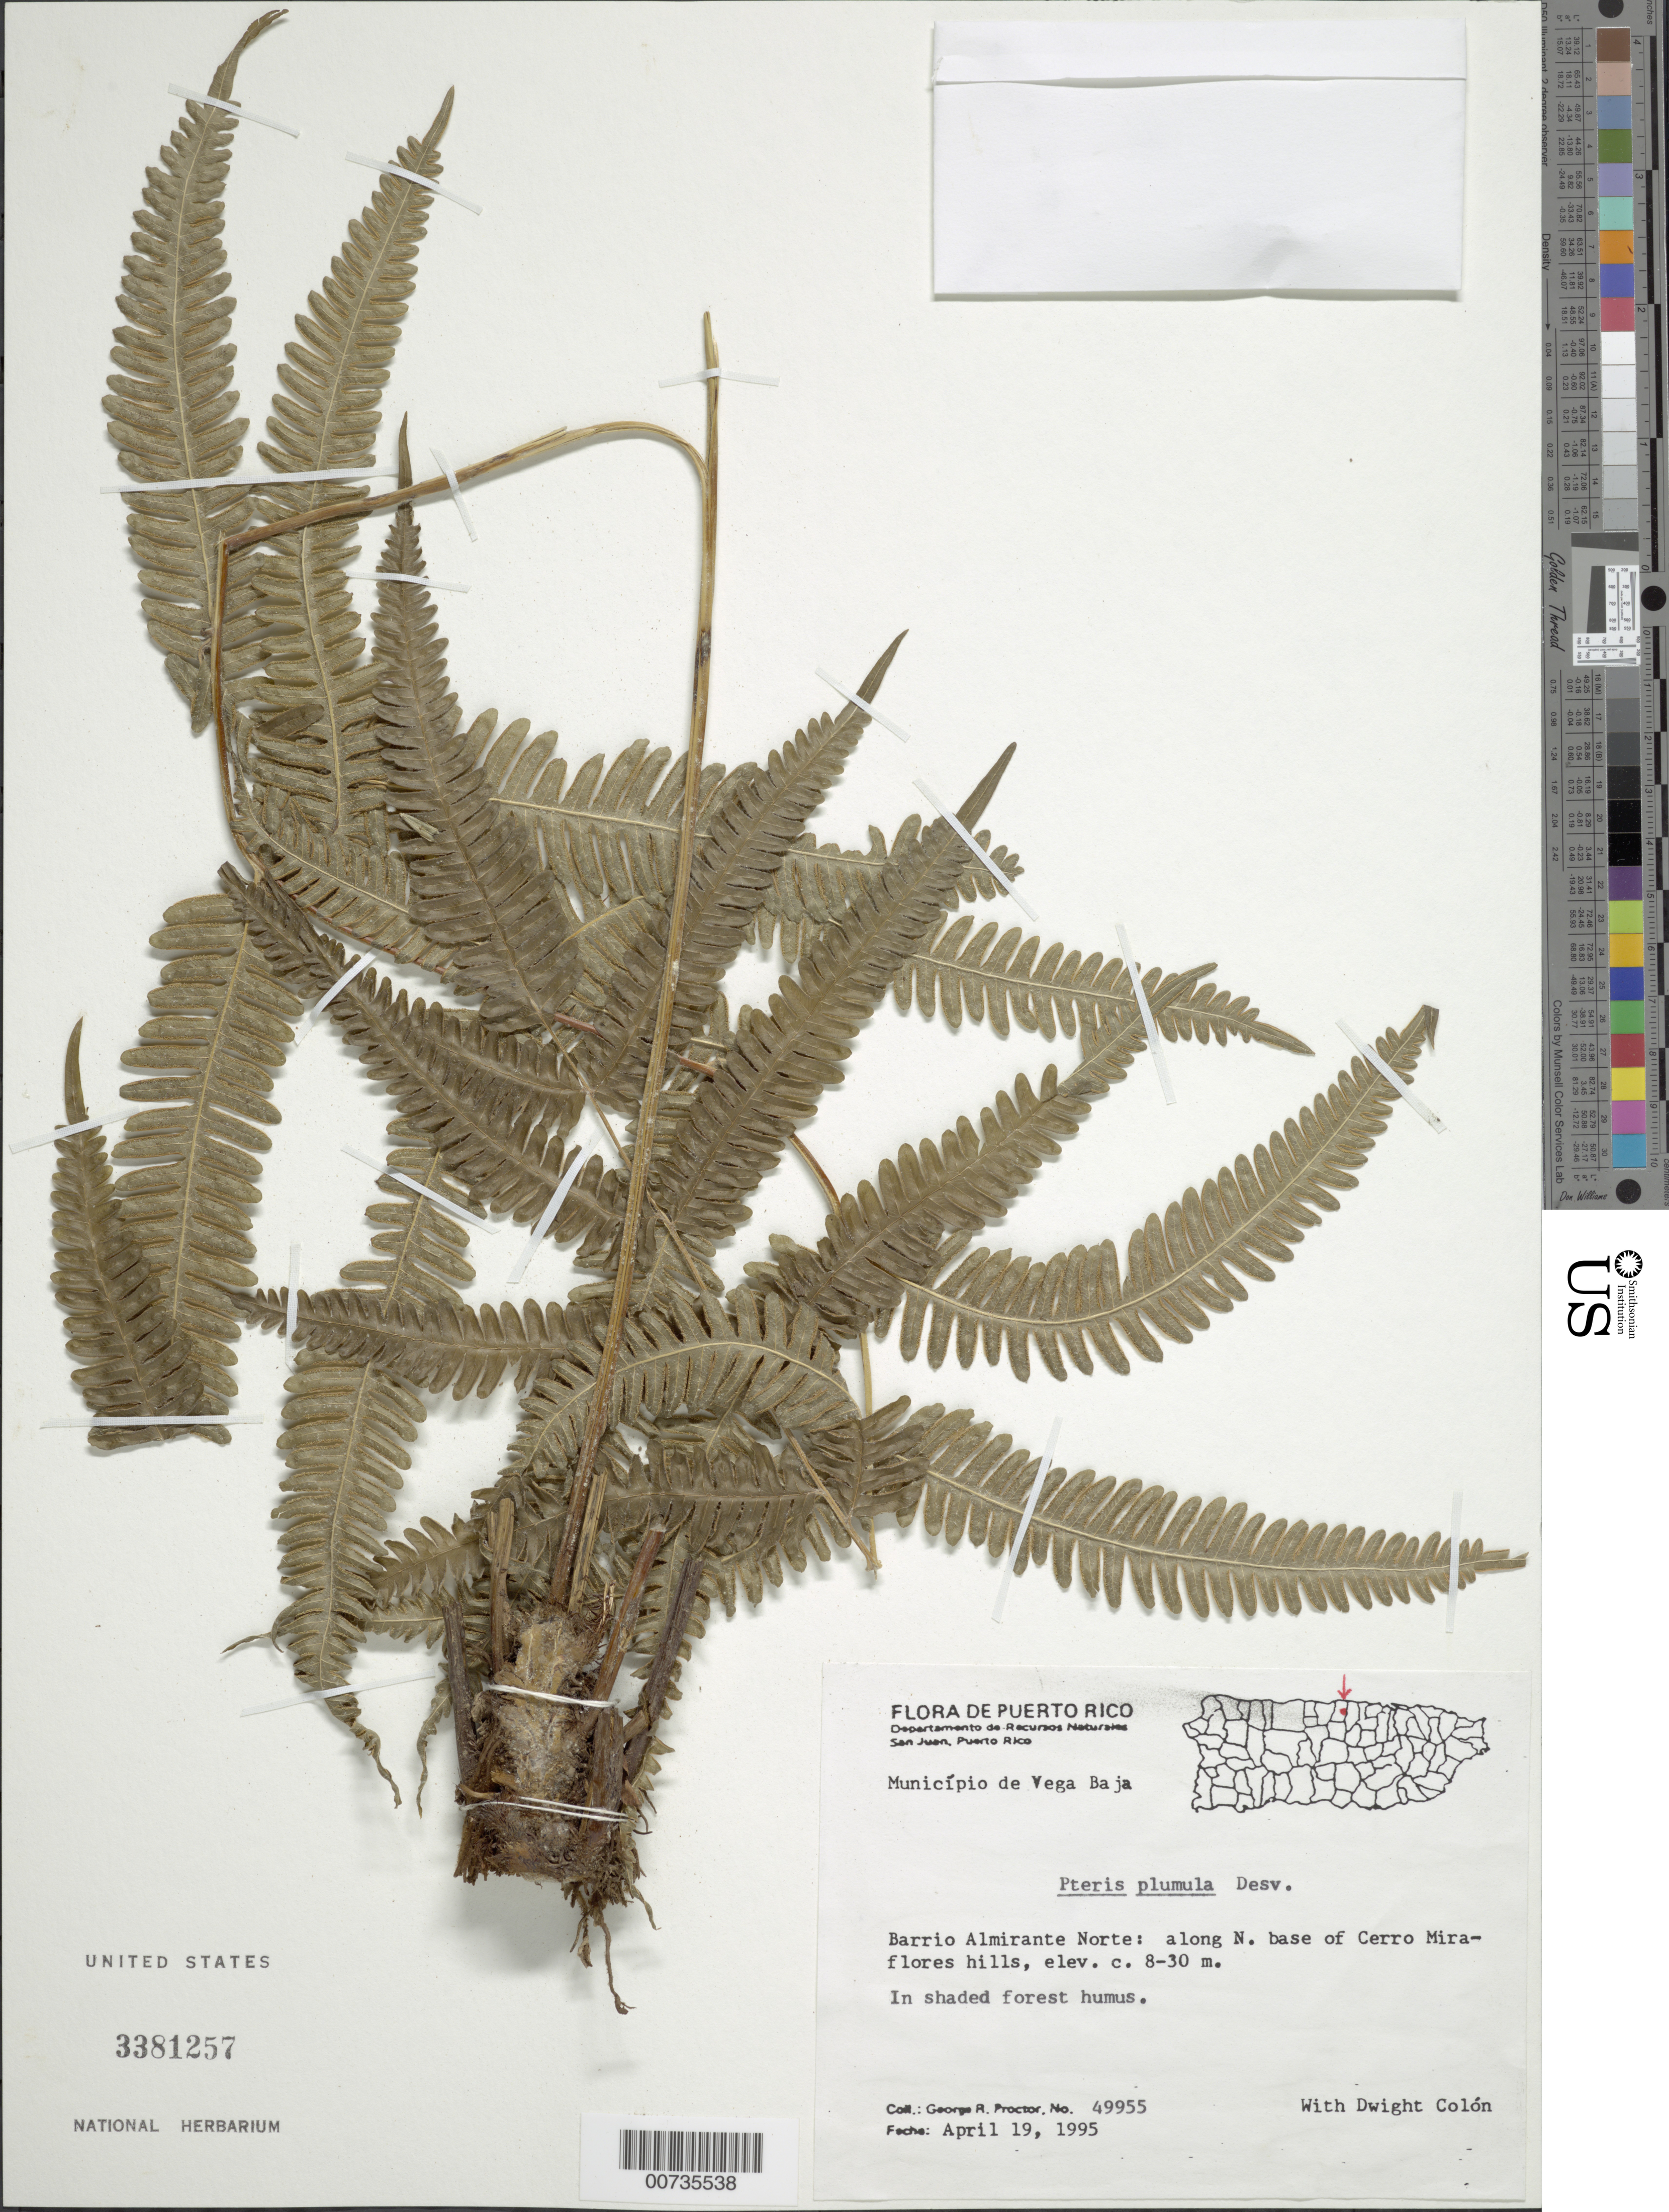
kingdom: Plantae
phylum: Tracheophyta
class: Polypodiopsida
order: Polypodiales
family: Pteridaceae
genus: Pteris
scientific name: Pteris quadriaurita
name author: Retz.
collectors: G. R. Proctor & D. Colón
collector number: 49955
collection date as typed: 19 Apr 1995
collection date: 1995-04-19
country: Puerto Rico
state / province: Vega Baja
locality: Mun. Vega Baja, Barrio Almirante Norte: along N base of Cerro Miraflores hills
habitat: In shaded forest humus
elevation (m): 8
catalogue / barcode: US 3381257